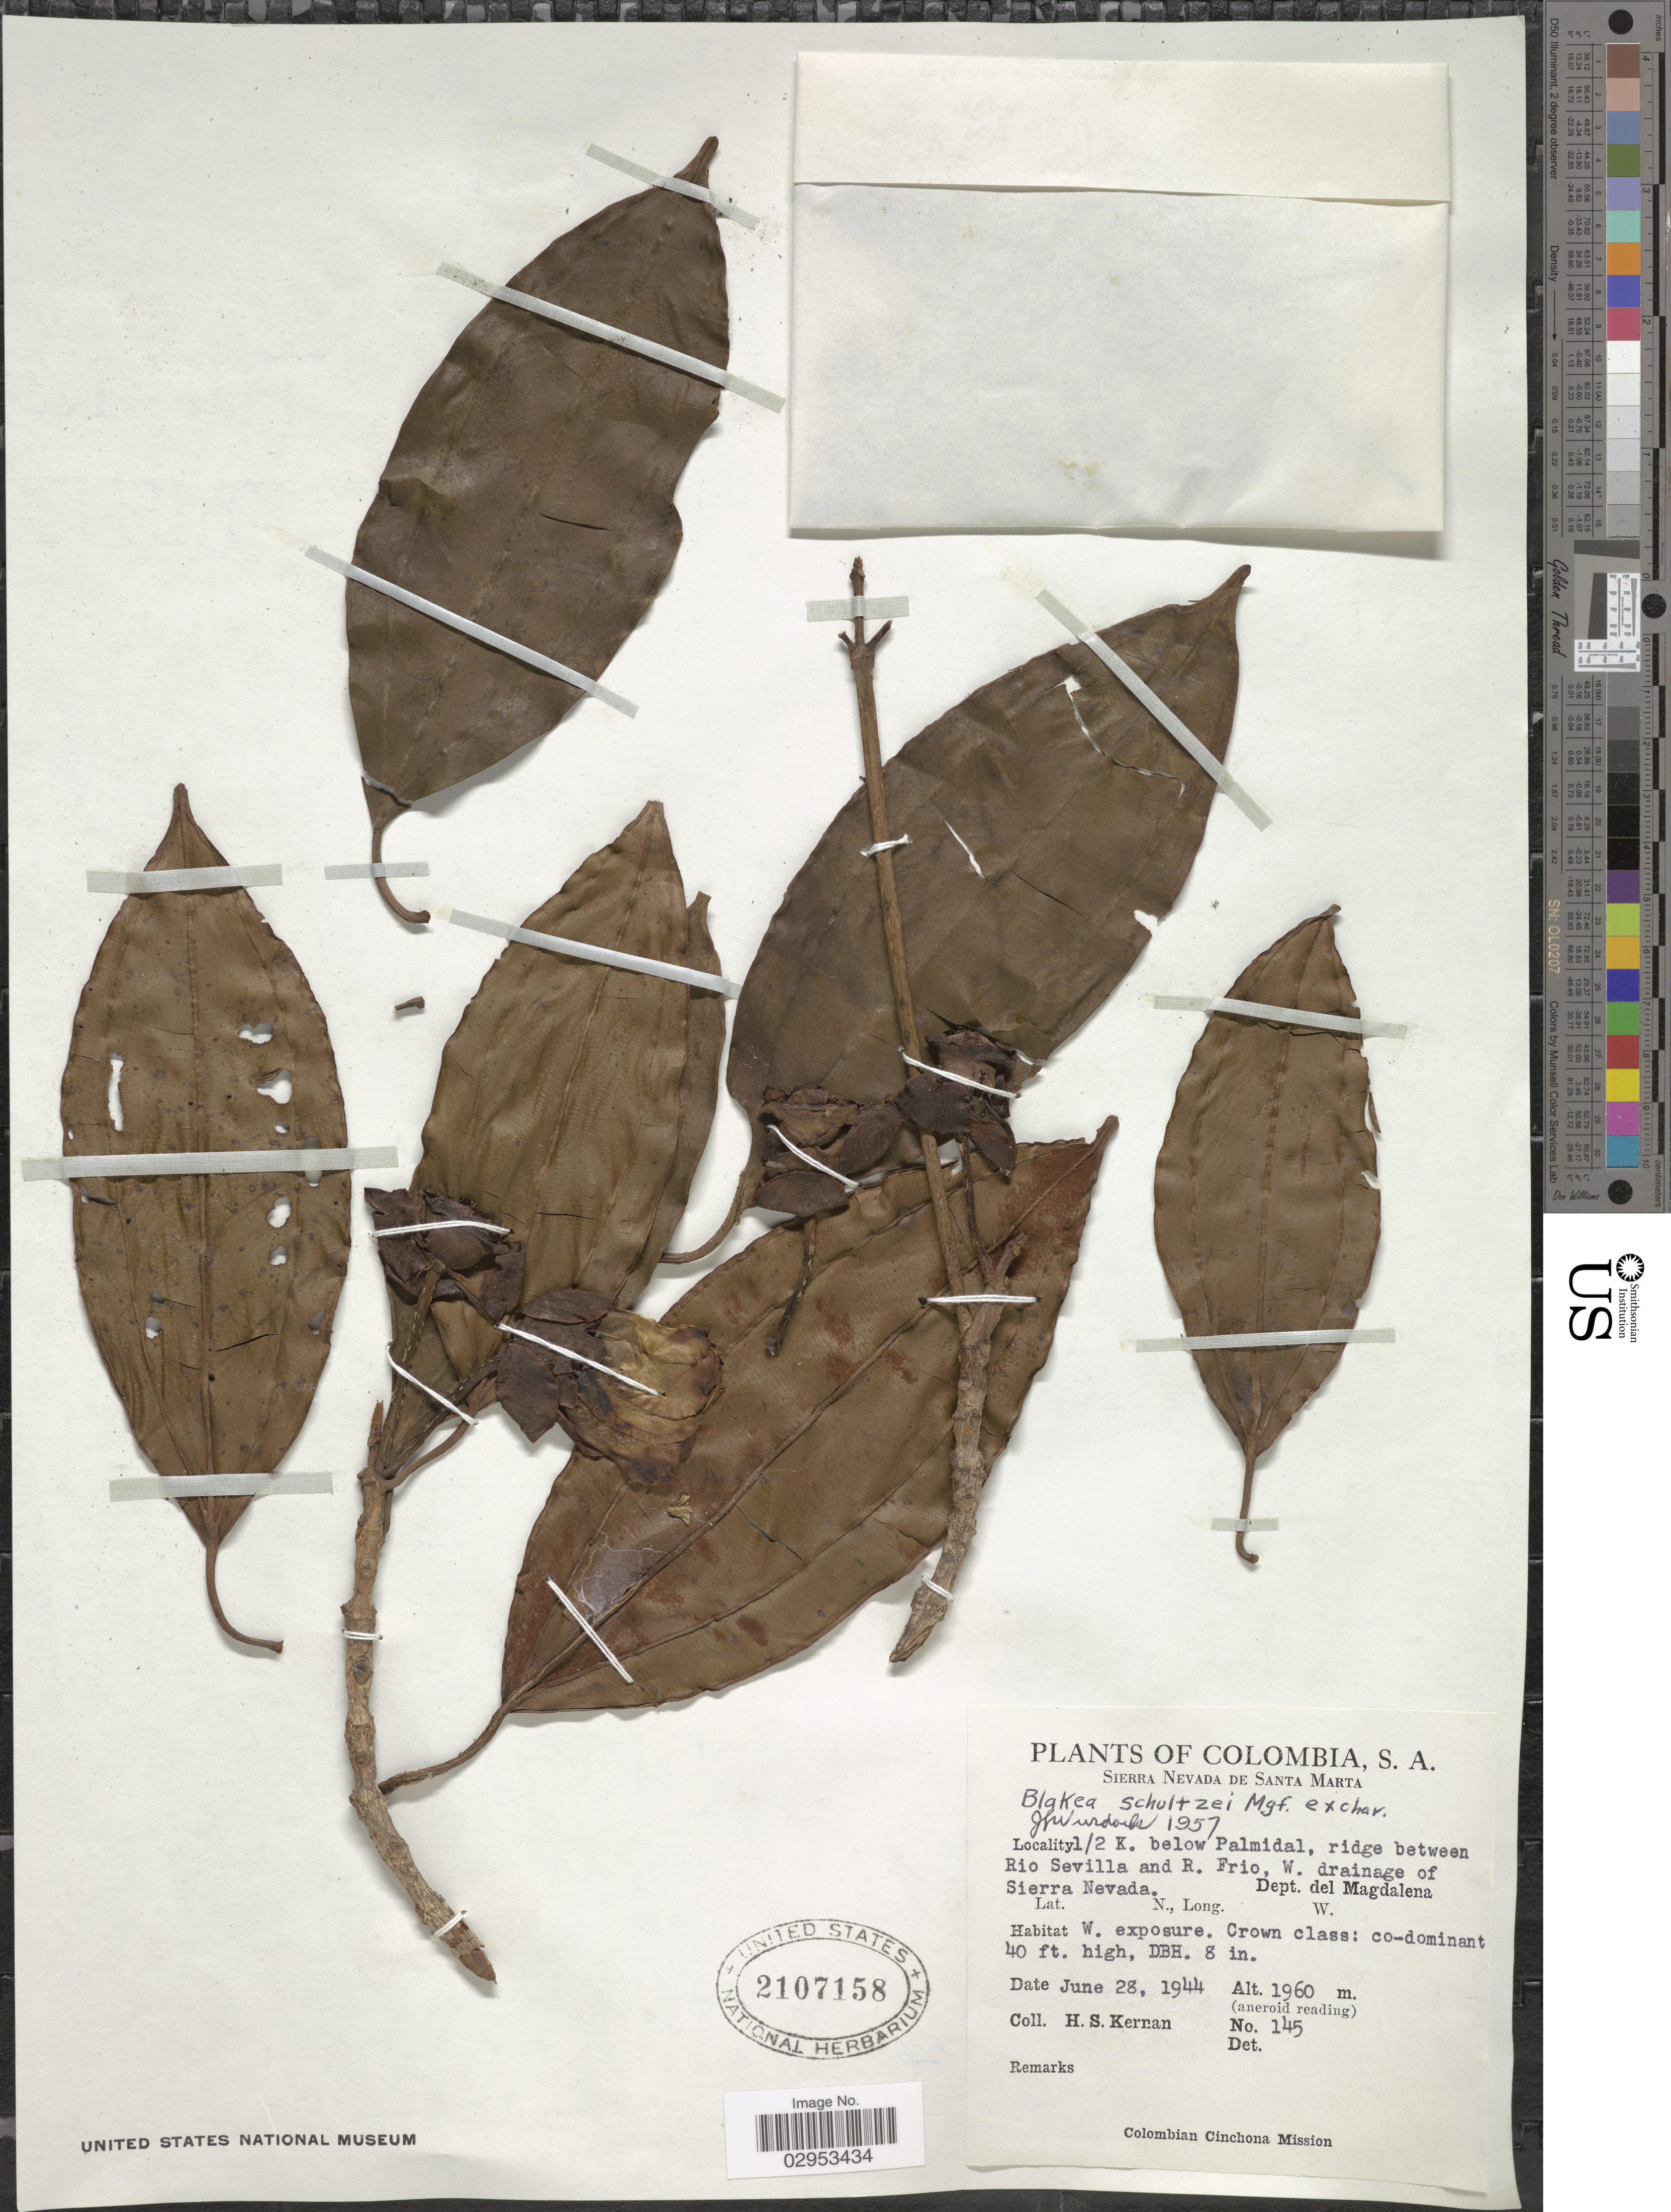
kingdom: Plantae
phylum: Tracheophyta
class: Magnoliopsida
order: Myrtales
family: Melastomataceae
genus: Blakea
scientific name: Blakea schultzei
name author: Markgr.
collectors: H. Kernan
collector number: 145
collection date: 1944-06-28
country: Colombia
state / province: Magdalena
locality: Sierra Nevada de Santa Marta. ½ K. below Palmidal, ridge between Rio Sevilla and R. Frio, W. drainage of Sierra Nevada. Dept. del Magdalena.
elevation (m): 1960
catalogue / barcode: US 2107158